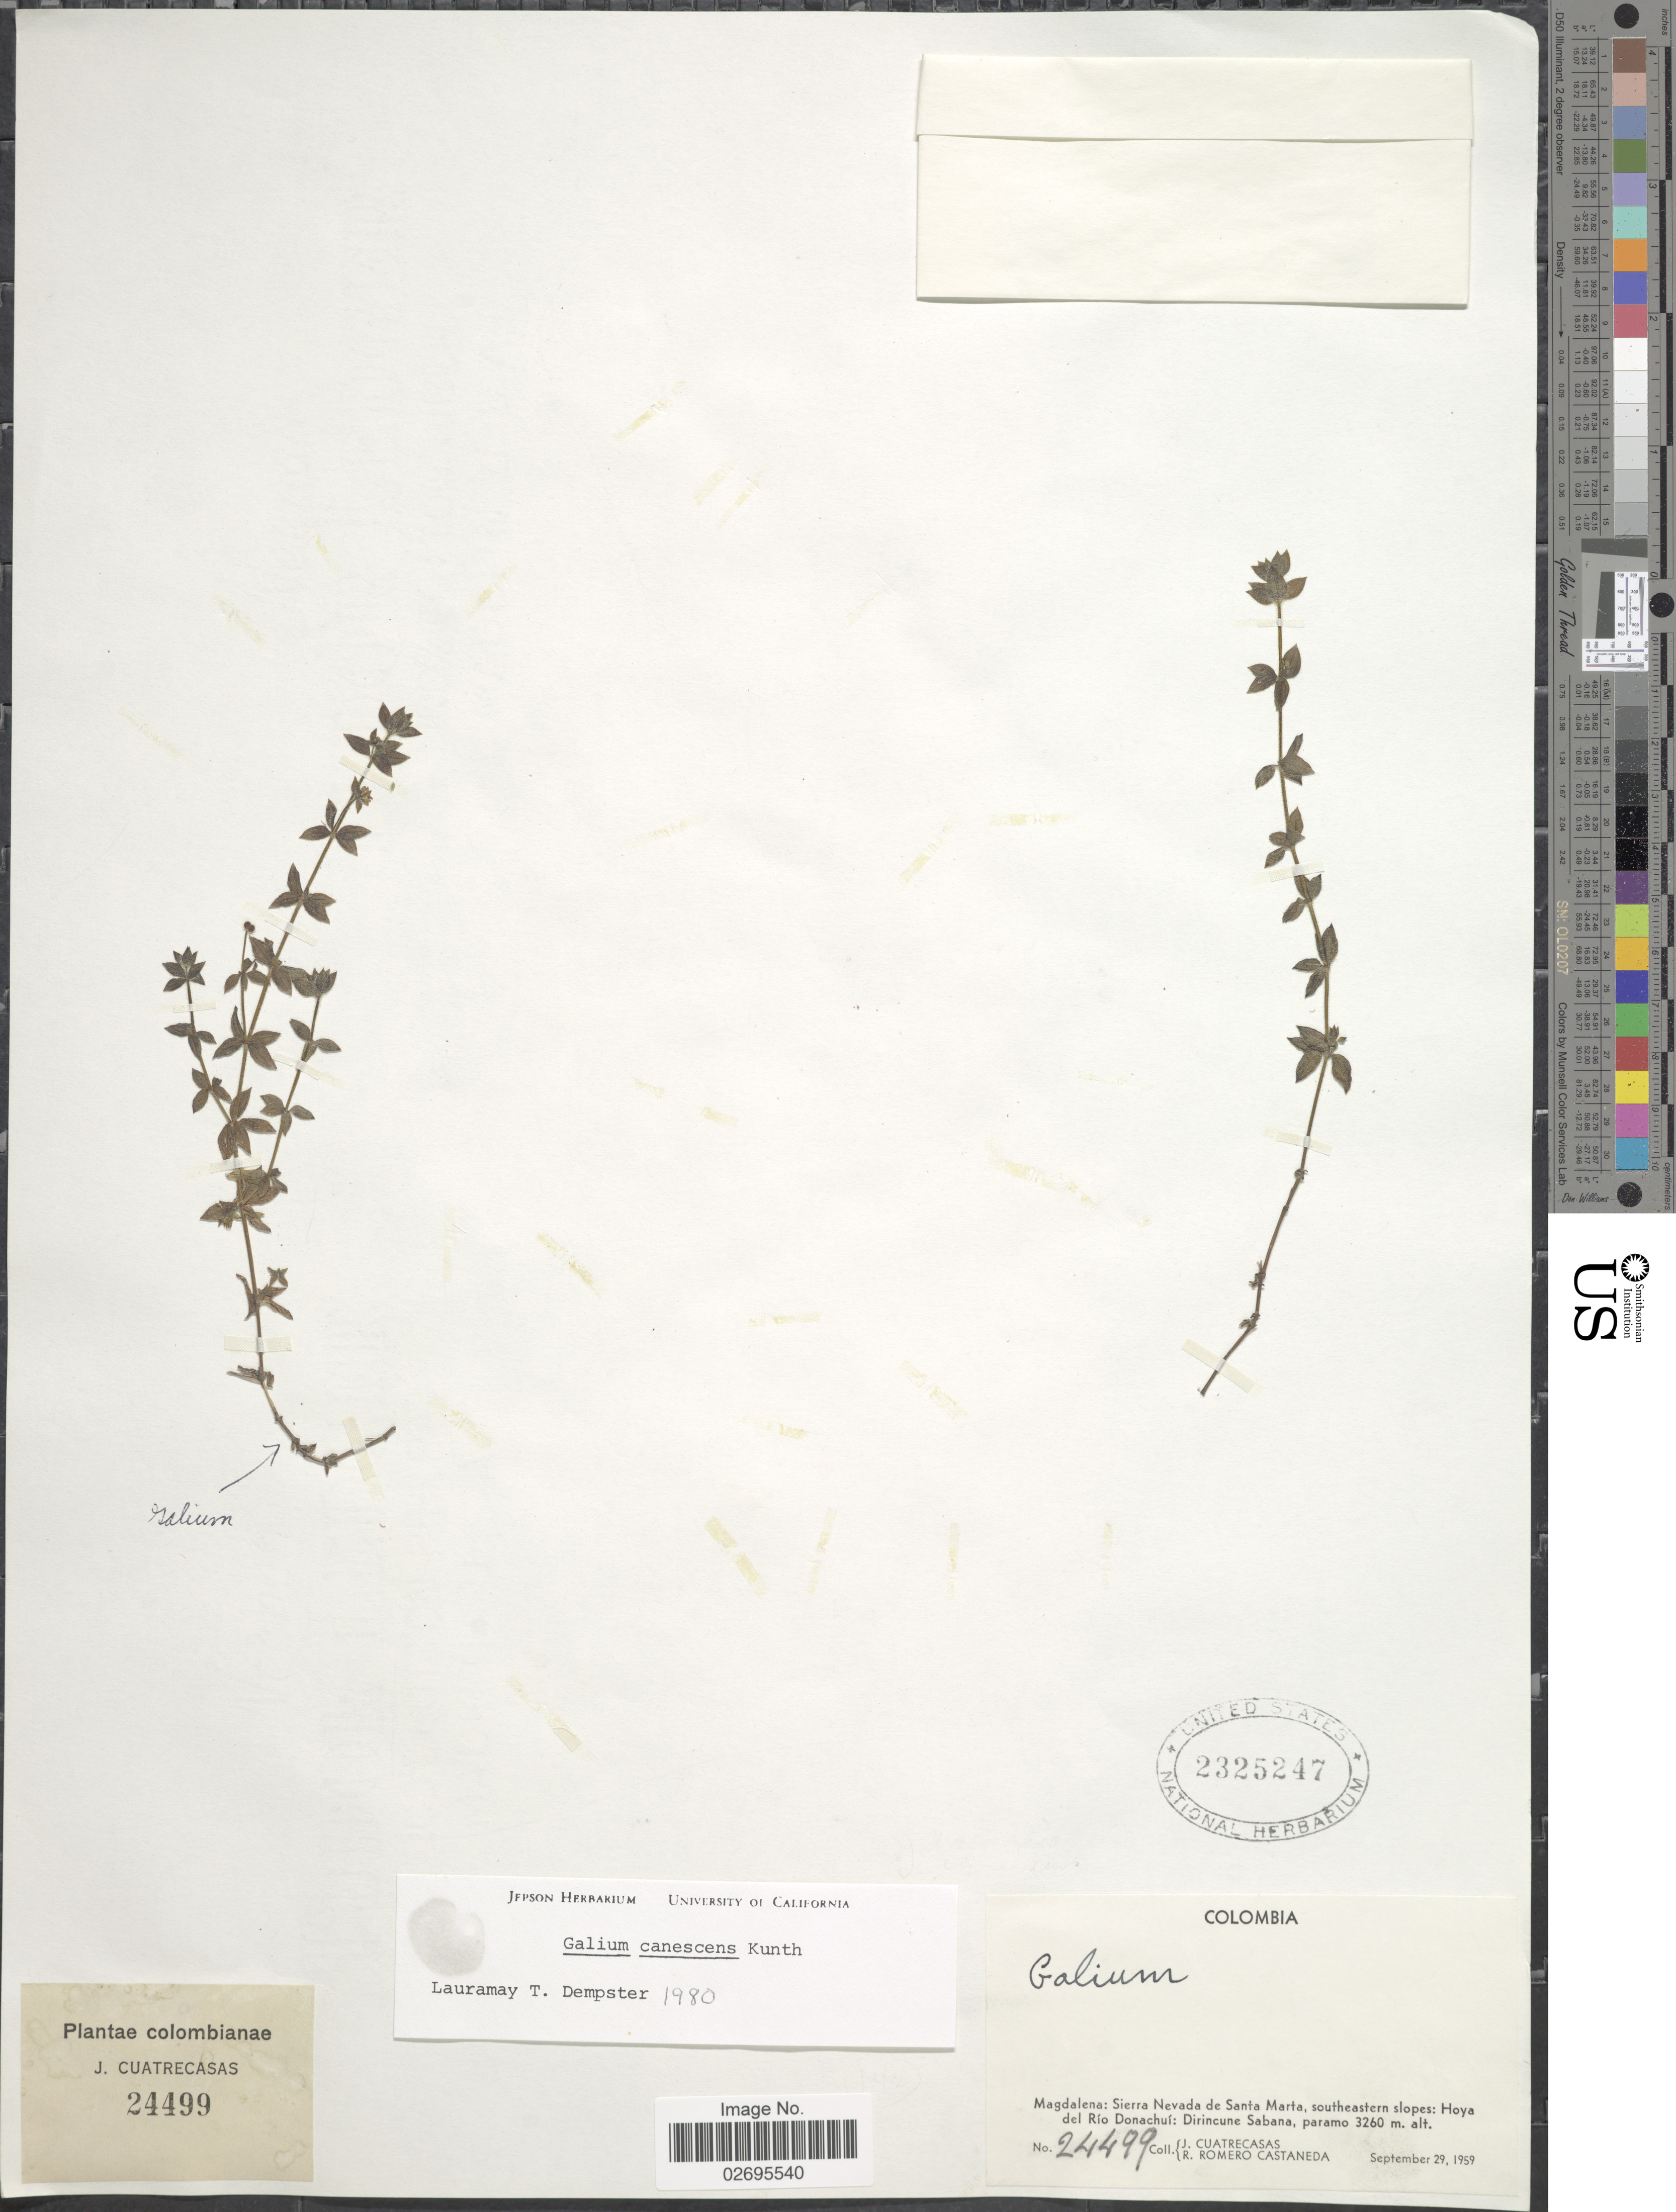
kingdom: Plantae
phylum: Tracheophyta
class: Magnoliopsida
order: Gentianales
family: Rubiaceae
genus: Galium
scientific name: Galium canescens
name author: Kunth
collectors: J. Cuatrecasas & R. Romero Castañeda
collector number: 24499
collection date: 1959-09-29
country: Colombia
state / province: Magdalena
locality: Sierra Nevada de Santa Marta, southeastern slopes: Hoya del Río Donachuí: Dirincune Sabana, paramo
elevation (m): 3260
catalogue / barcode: US 2325247